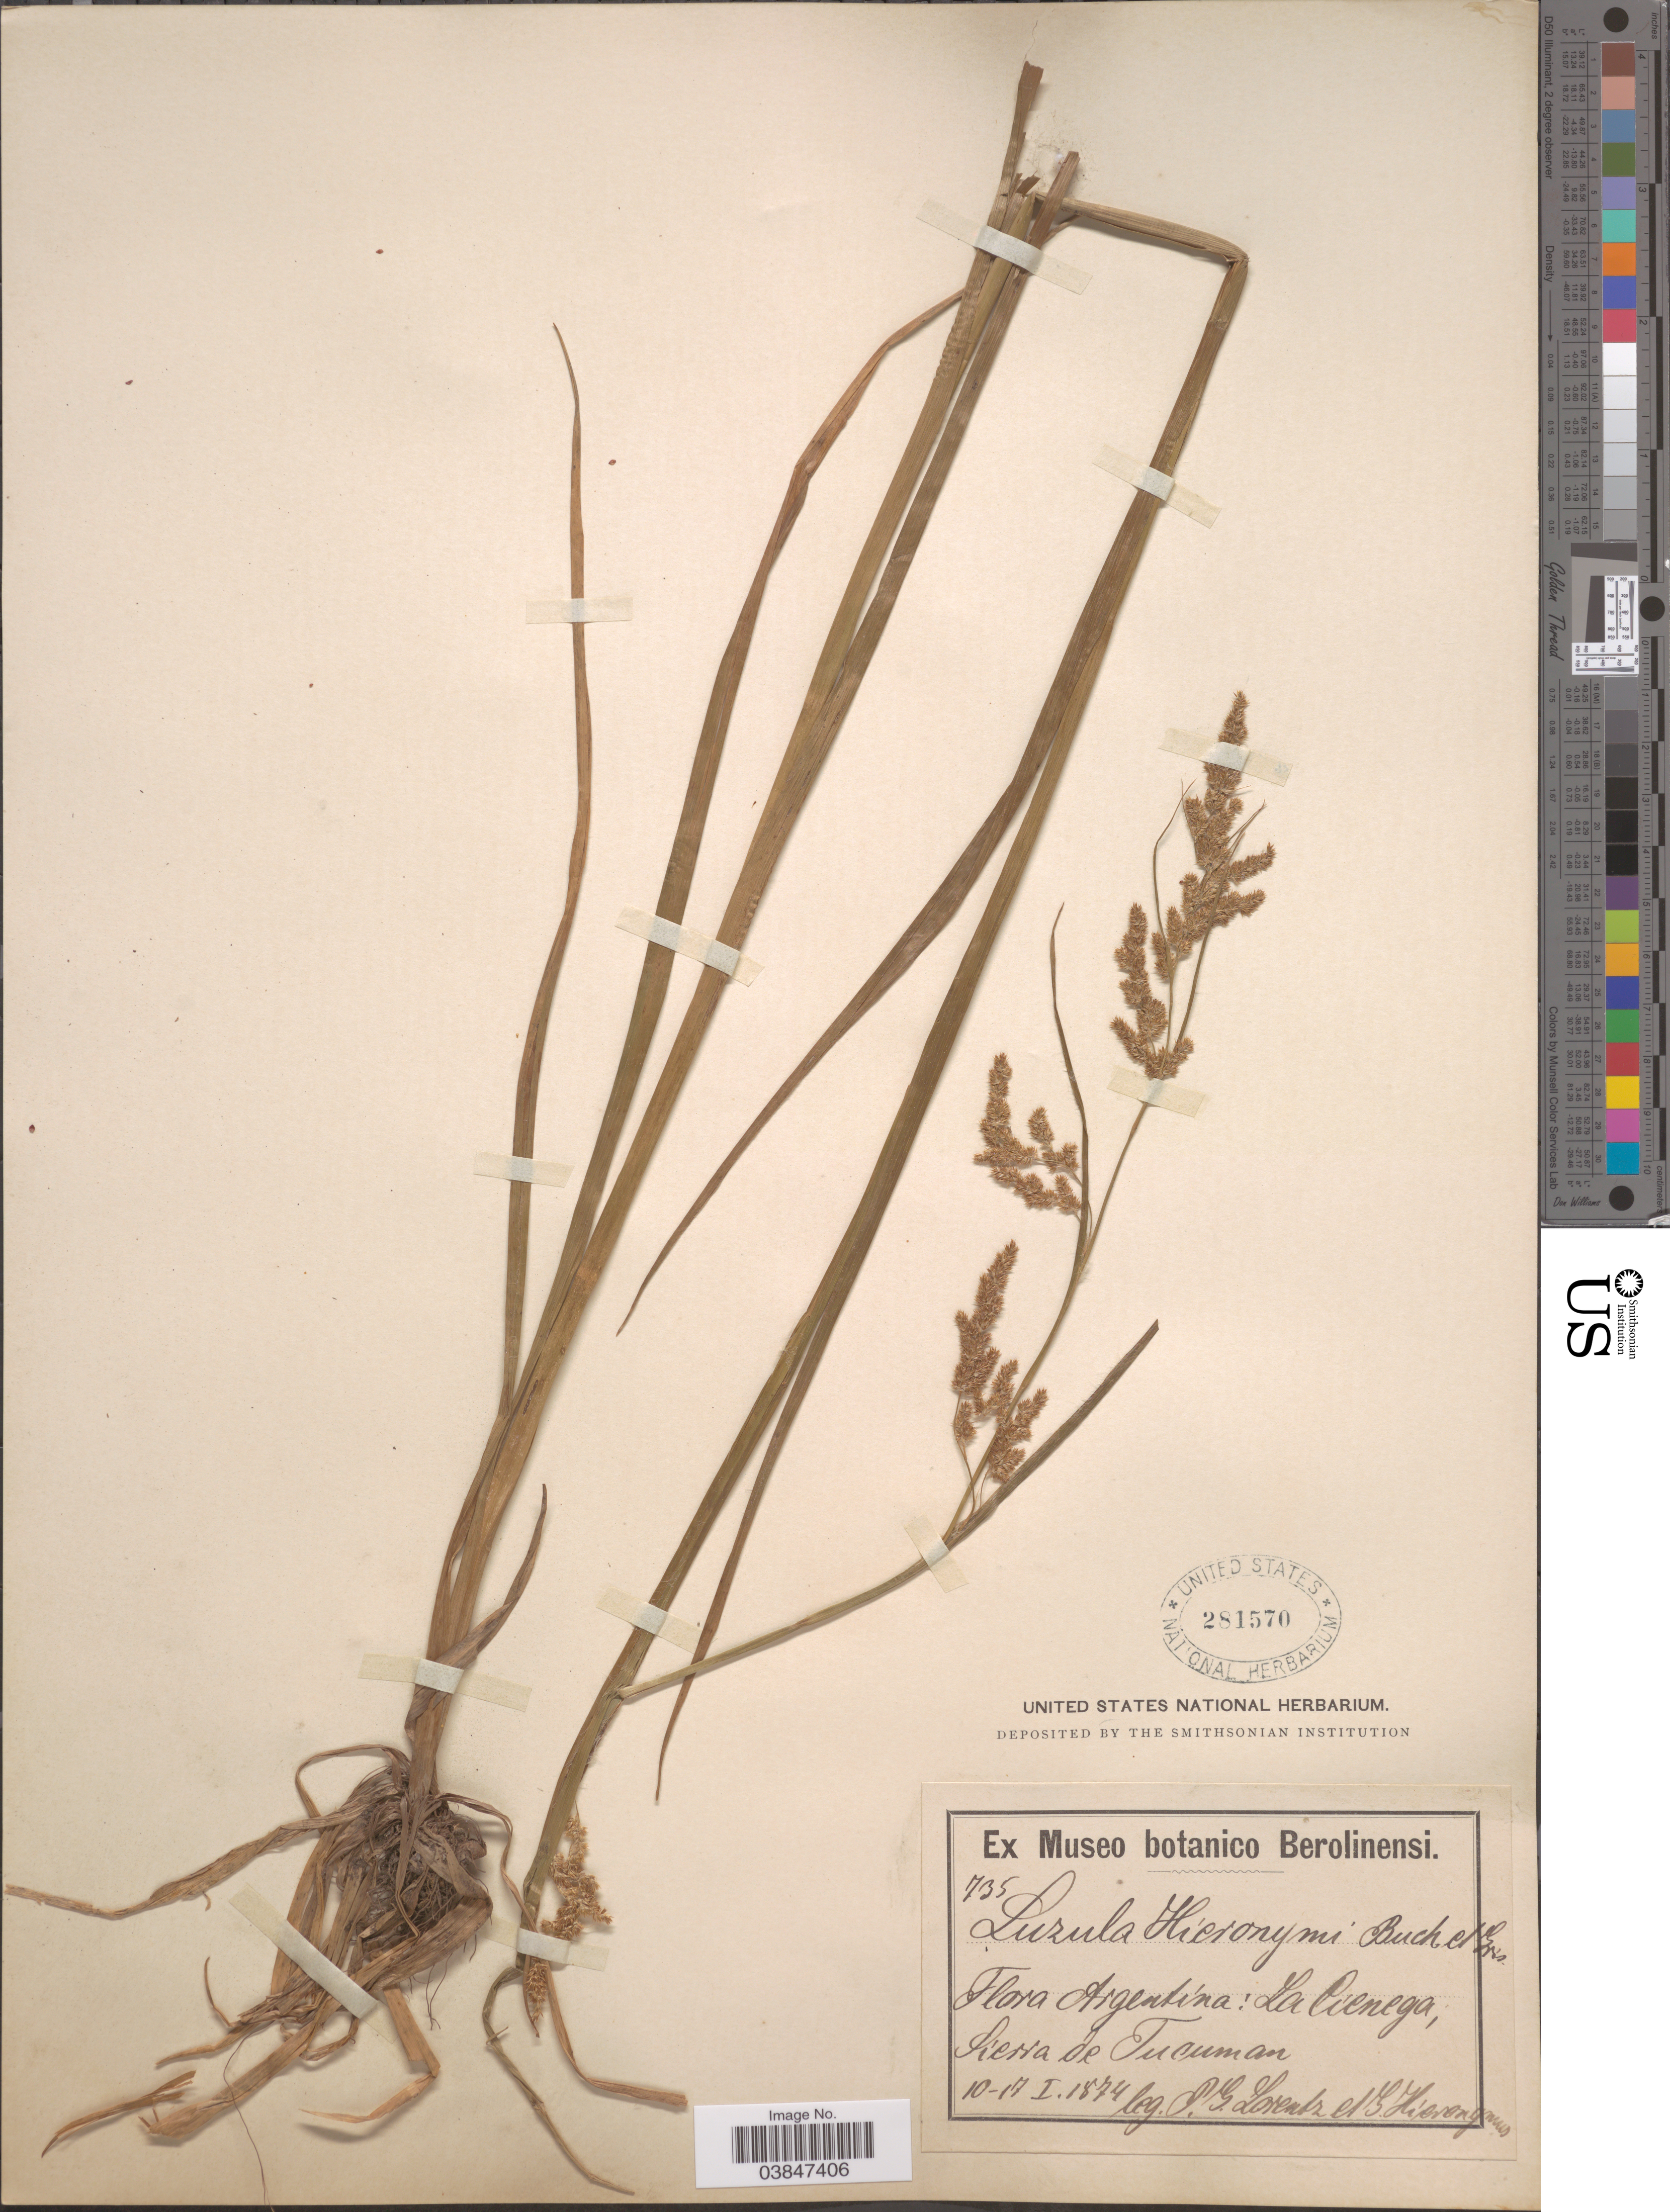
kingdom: Plantae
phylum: Tracheophyta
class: Liliopsida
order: Poales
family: Juncaceae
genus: Luzula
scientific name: Luzula hieronymi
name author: Buchenau & Griseb.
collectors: P. G. Lorentz & G. H. Hieronymus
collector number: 735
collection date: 1874-01-10/1874-01-17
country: Argentina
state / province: Tucuman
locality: La Cienega, Sierra de Tucuman.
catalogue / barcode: US 281570